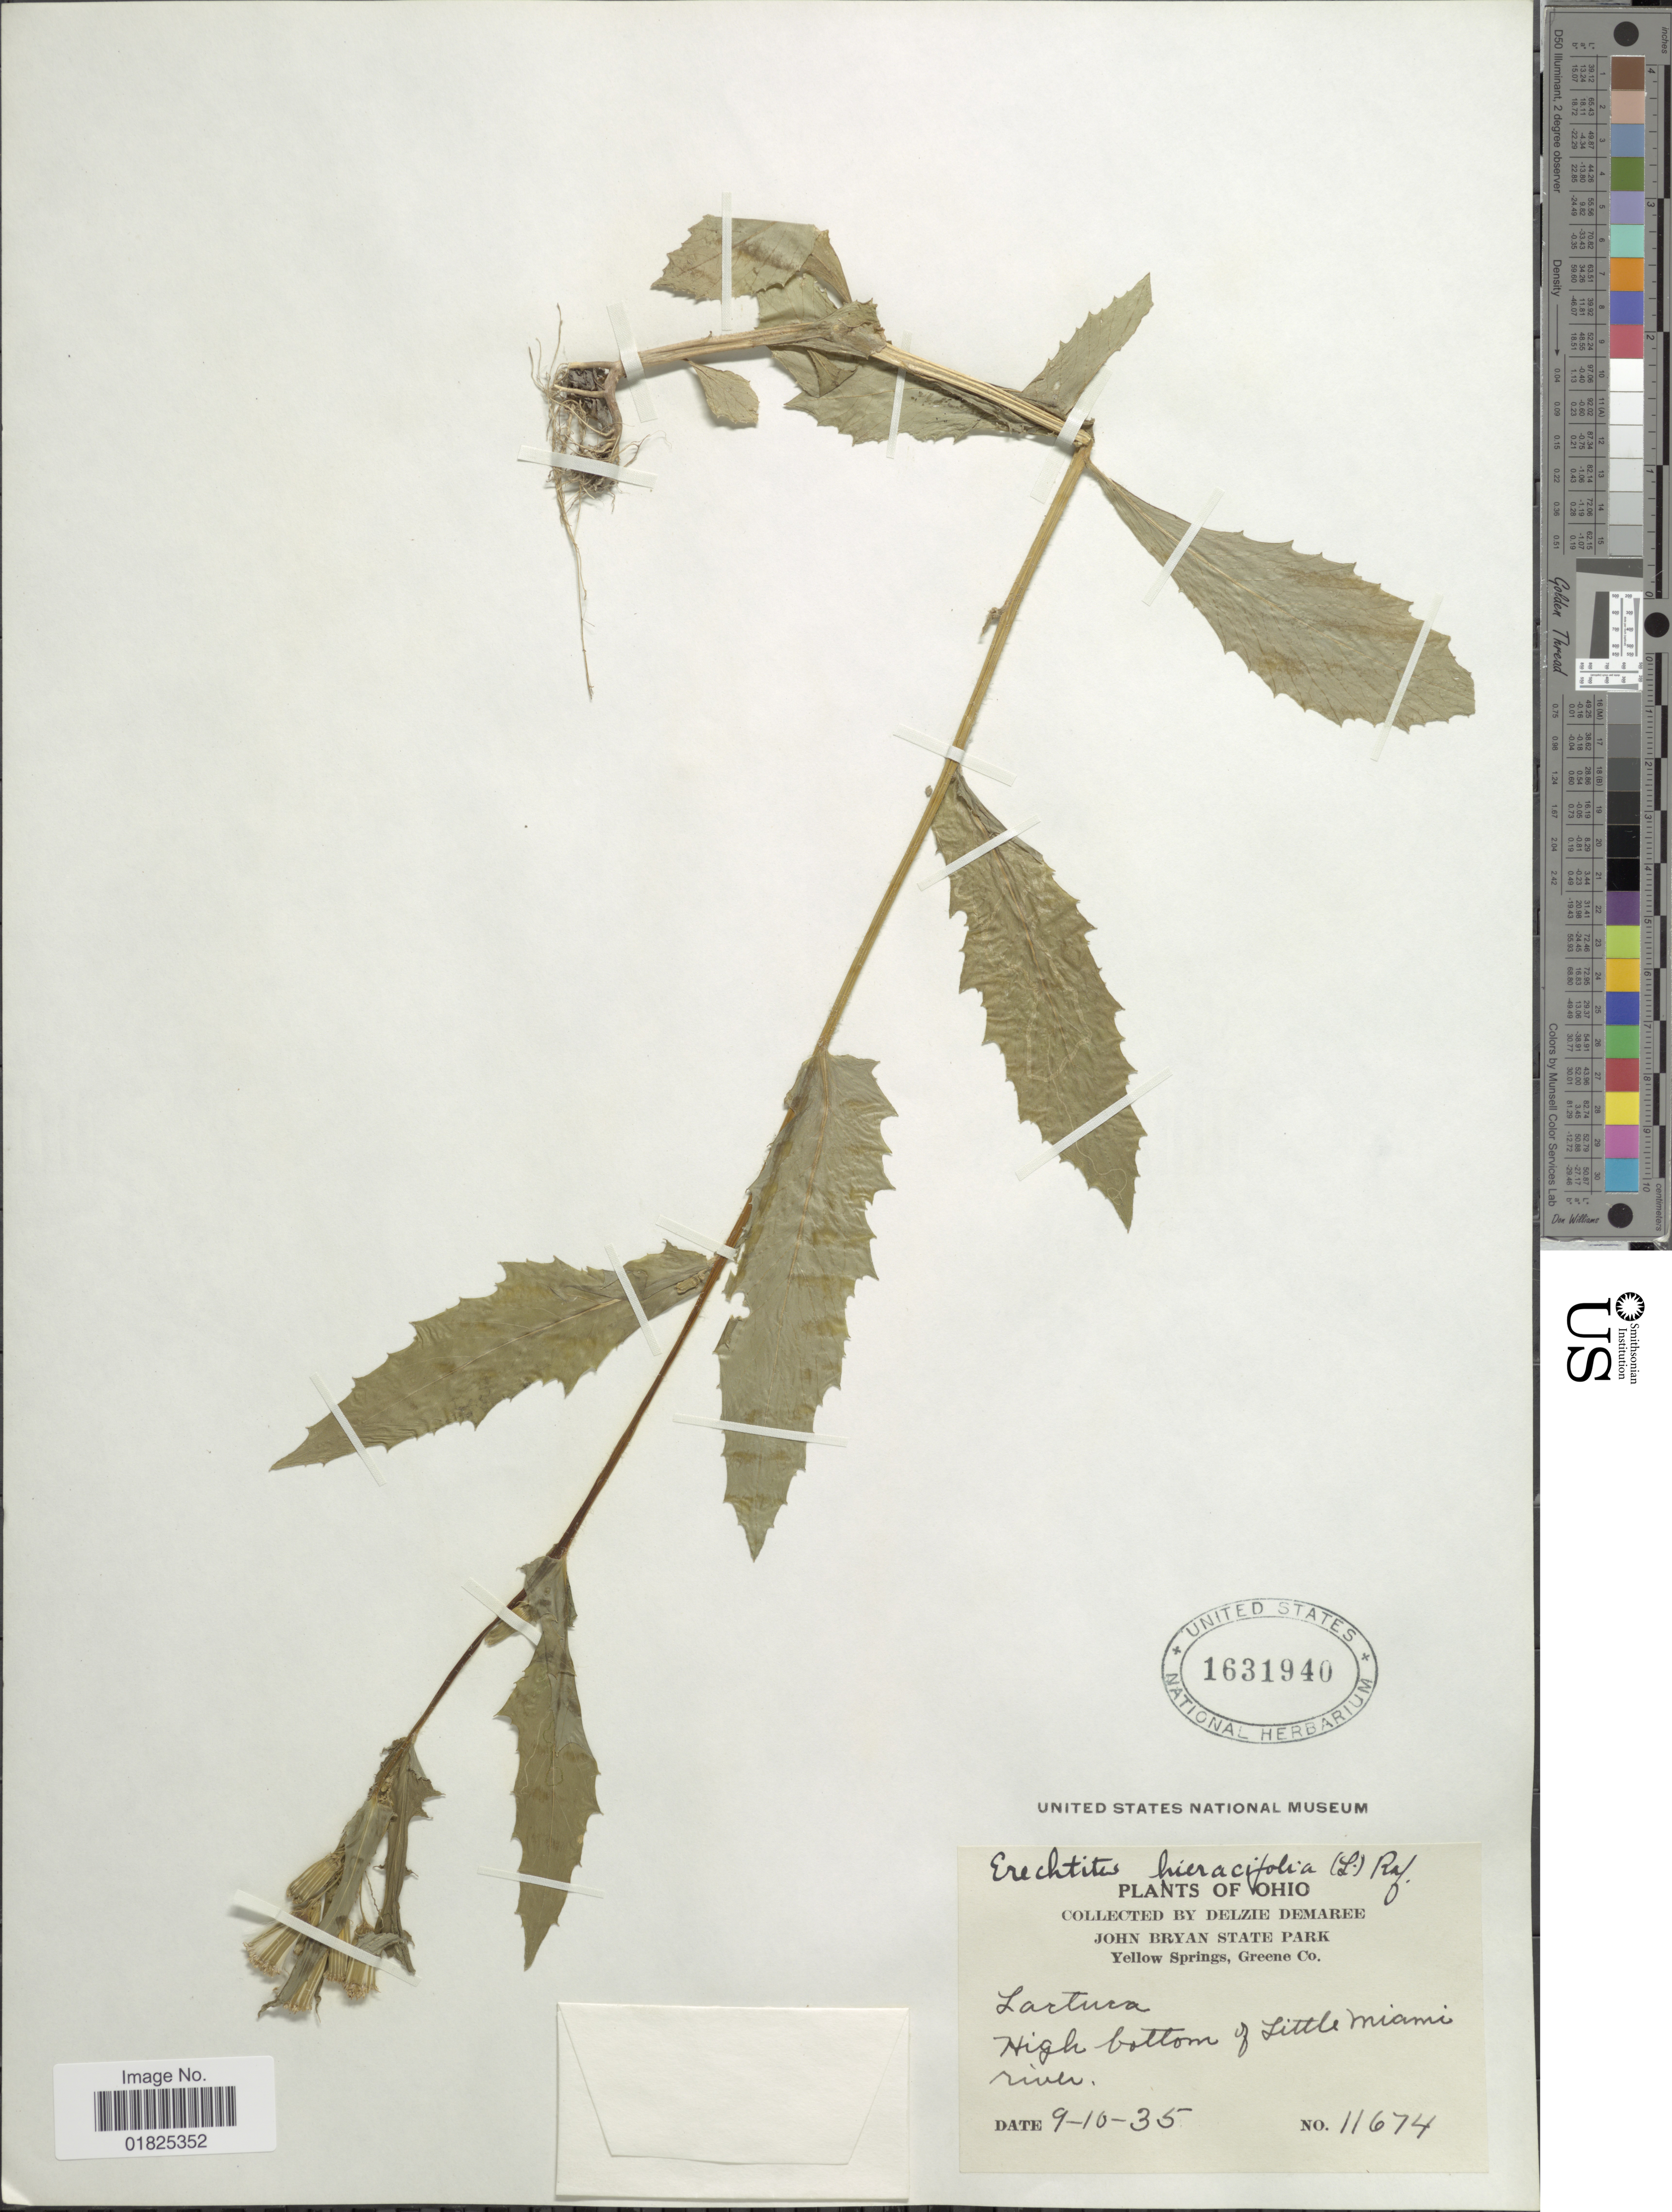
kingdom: Plantae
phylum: Tracheophyta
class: Magnoliopsida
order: Asterales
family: Asteraceae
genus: Erechtites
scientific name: Erechtites hieraciifolius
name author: (L.) Raf. ex DC.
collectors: D. Demaree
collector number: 11674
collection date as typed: Transcribed d/m/y: 10/9/35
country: United States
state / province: Ohio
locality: John Bryan National Park. Yellow Springs, Greene Co. High bottom of Little Miami river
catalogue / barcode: US 1631940